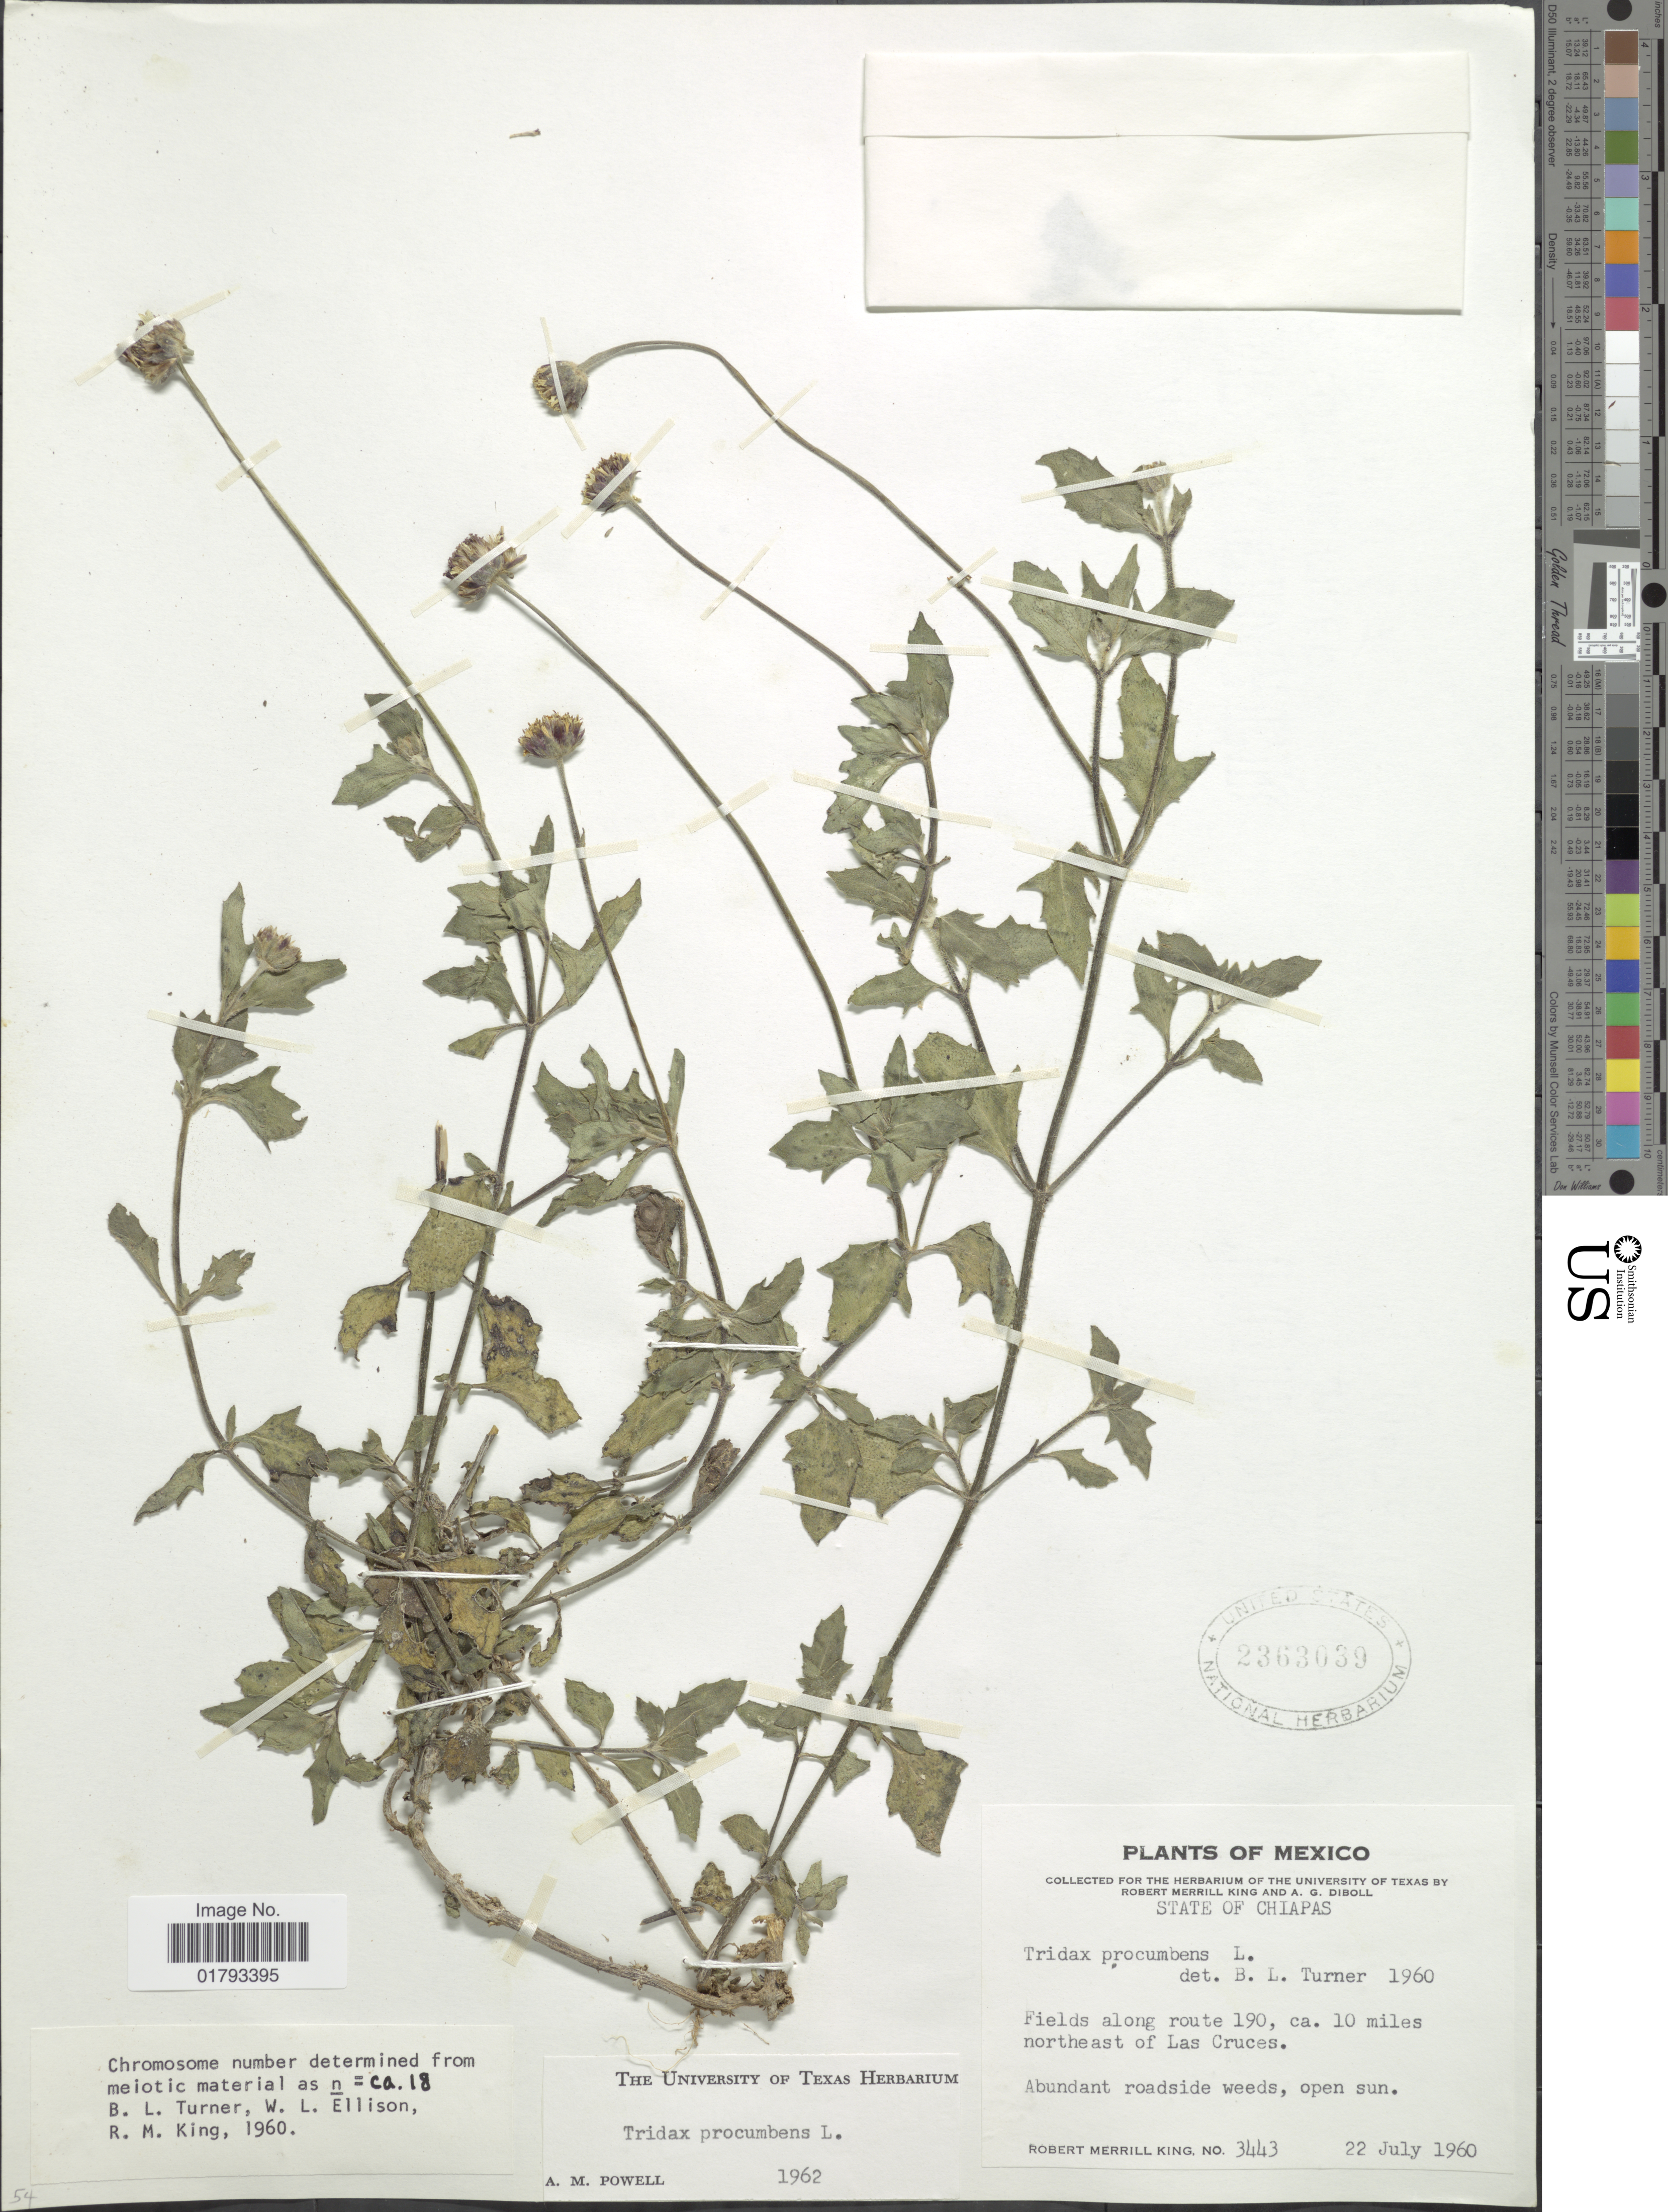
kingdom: Plantae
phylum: Tracheophyta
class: Magnoliopsida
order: Asterales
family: Asteraceae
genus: Tridax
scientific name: Tridax procumbens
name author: L.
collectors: R. M. King & A. Diboll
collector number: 3443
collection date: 1960-07-22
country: Mexico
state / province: Chiapas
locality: State of Chiapas, Fields along 190, ca. 10 miles northeast of Las Cruces.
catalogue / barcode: US 2363039